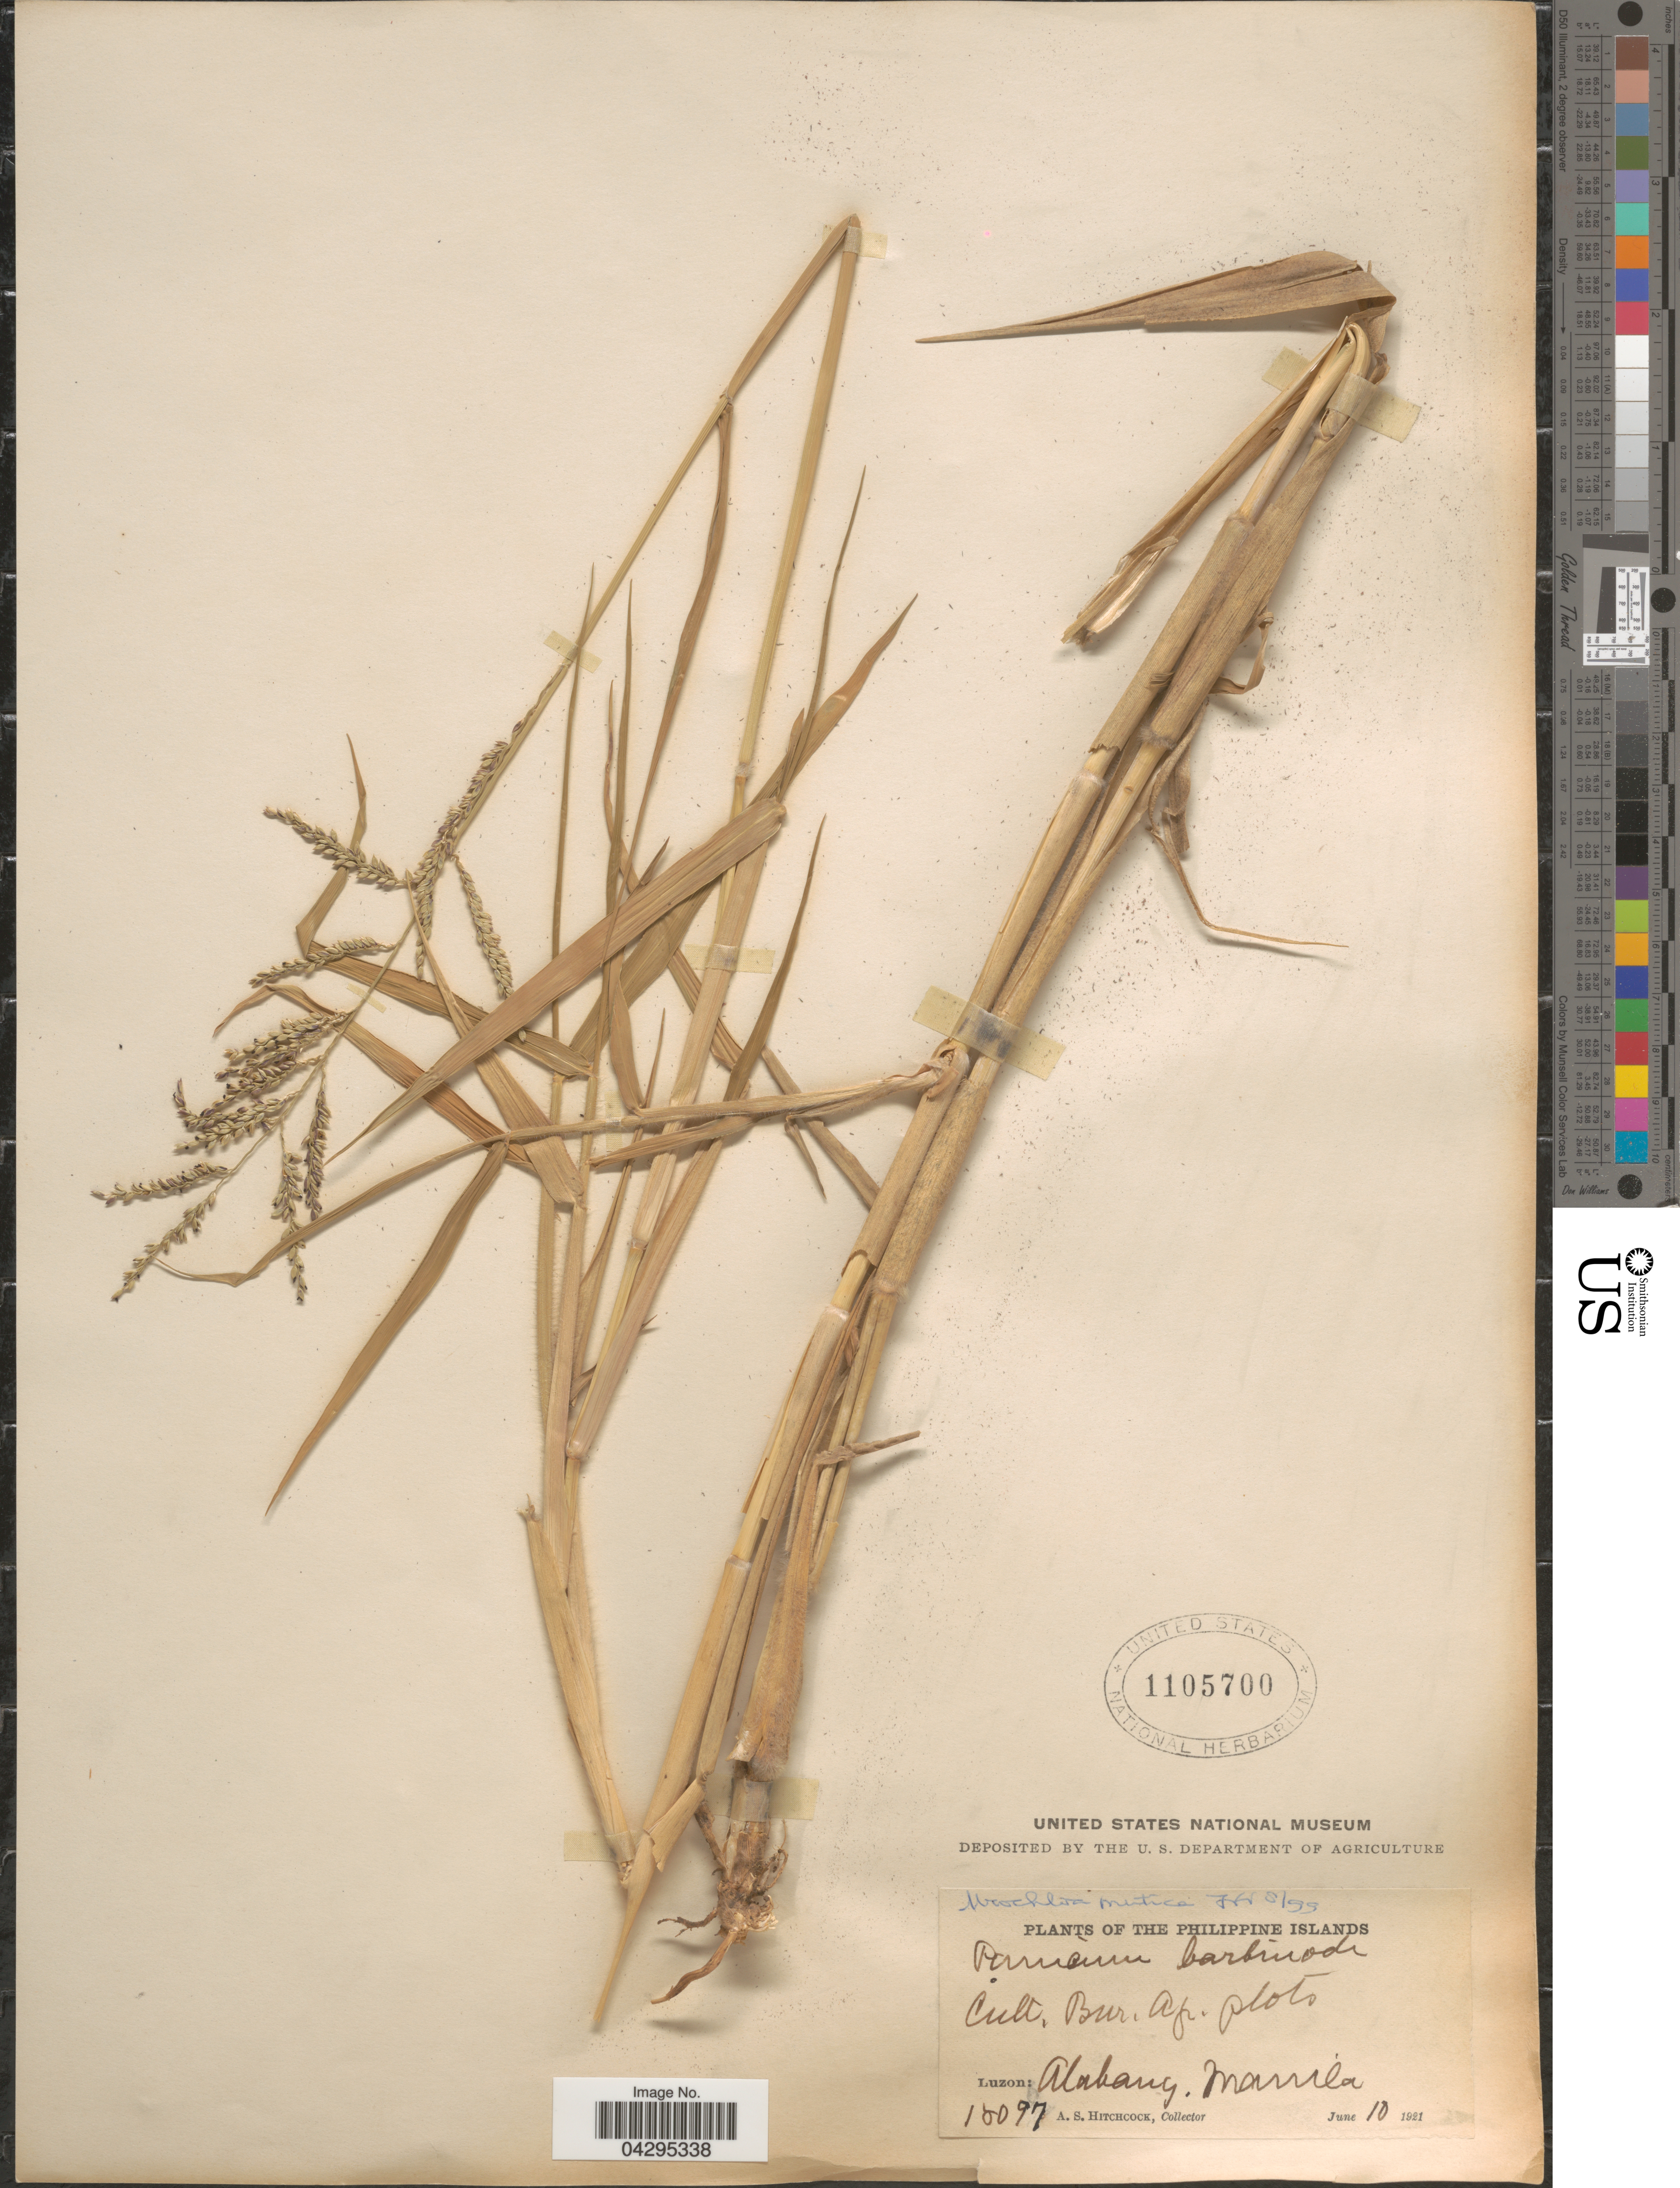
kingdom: Plantae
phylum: Tracheophyta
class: Liliopsida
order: Poales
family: Poaceae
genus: Urochloa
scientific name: Urochloa mutica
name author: (Forssk.) T.Q. Nguyen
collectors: A. S. Hitchcock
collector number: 18097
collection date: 1921-06-10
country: Philippines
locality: Cult. Bur. Afr. Plots. Luzon: Alabang, Manila.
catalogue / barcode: US 1105700